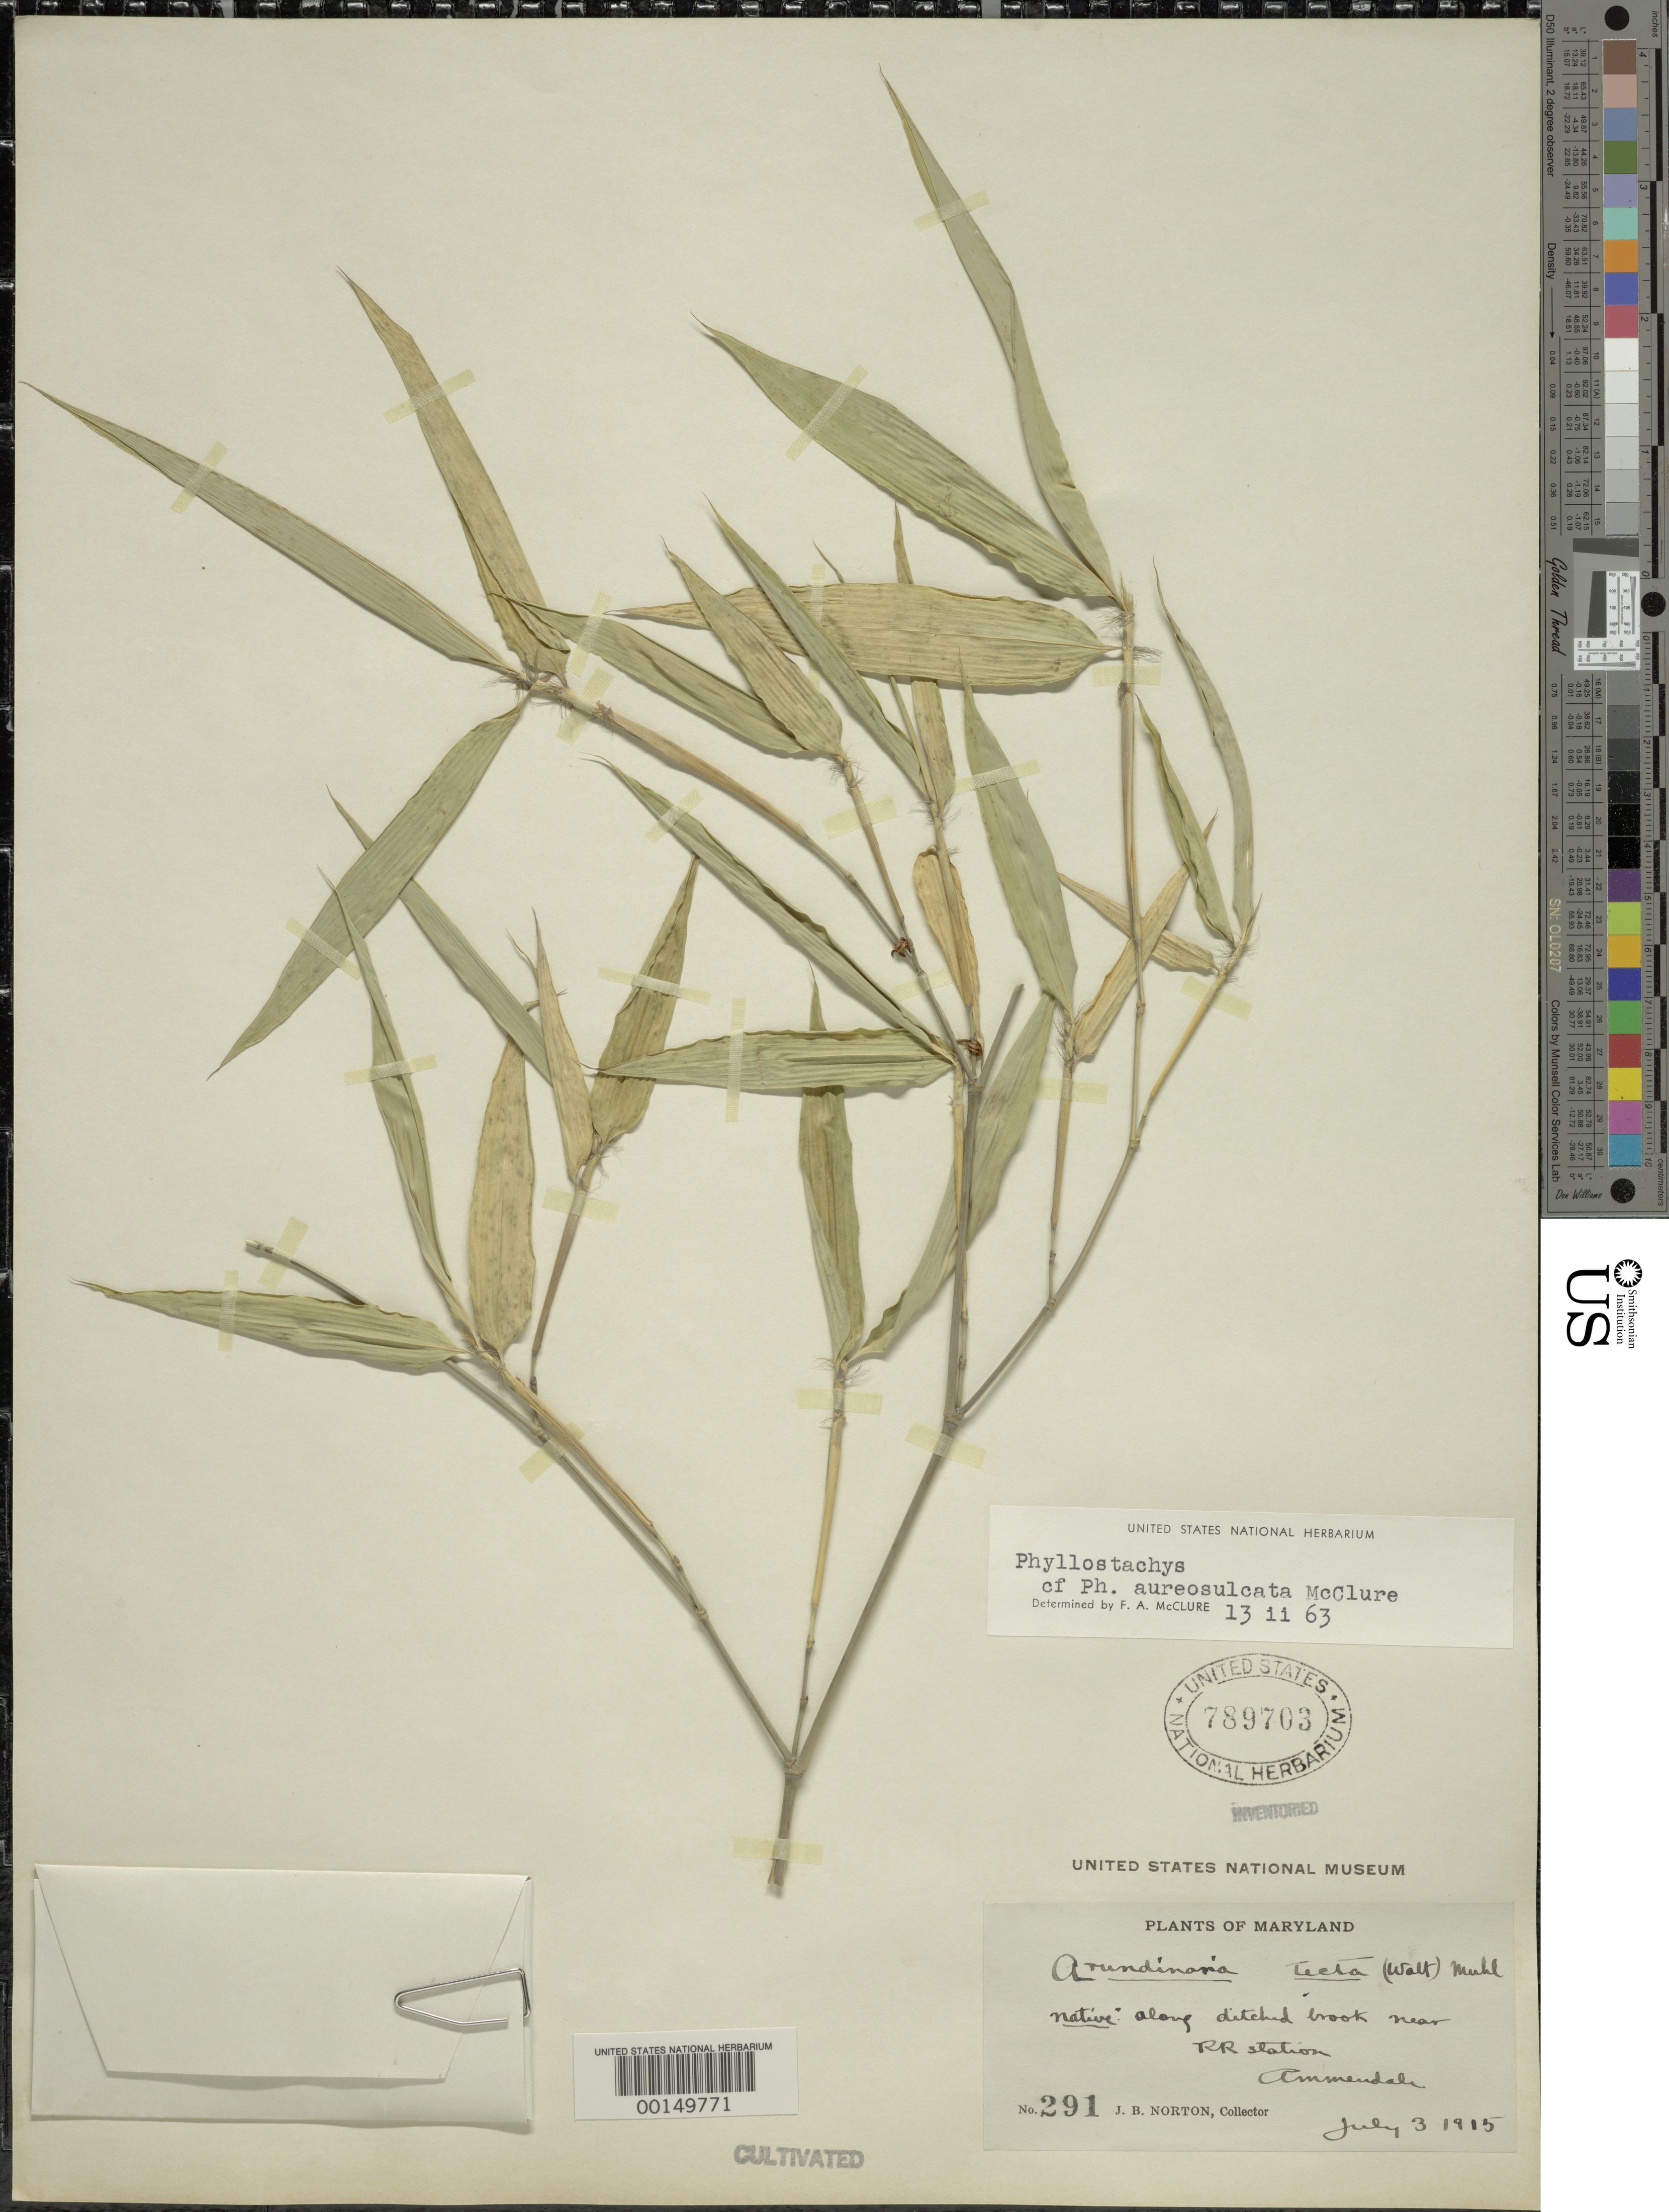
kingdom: Plantae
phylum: Tracheophyta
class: Liliopsida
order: Poales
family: Poaceae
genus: Phyllostachys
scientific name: Phyllostachys aureosulcata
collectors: J. Norton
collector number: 291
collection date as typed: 03 Jul 1915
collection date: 1915-07-03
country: United States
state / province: Maryland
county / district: Prince George's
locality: Ammendale, rr station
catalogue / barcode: US 789703